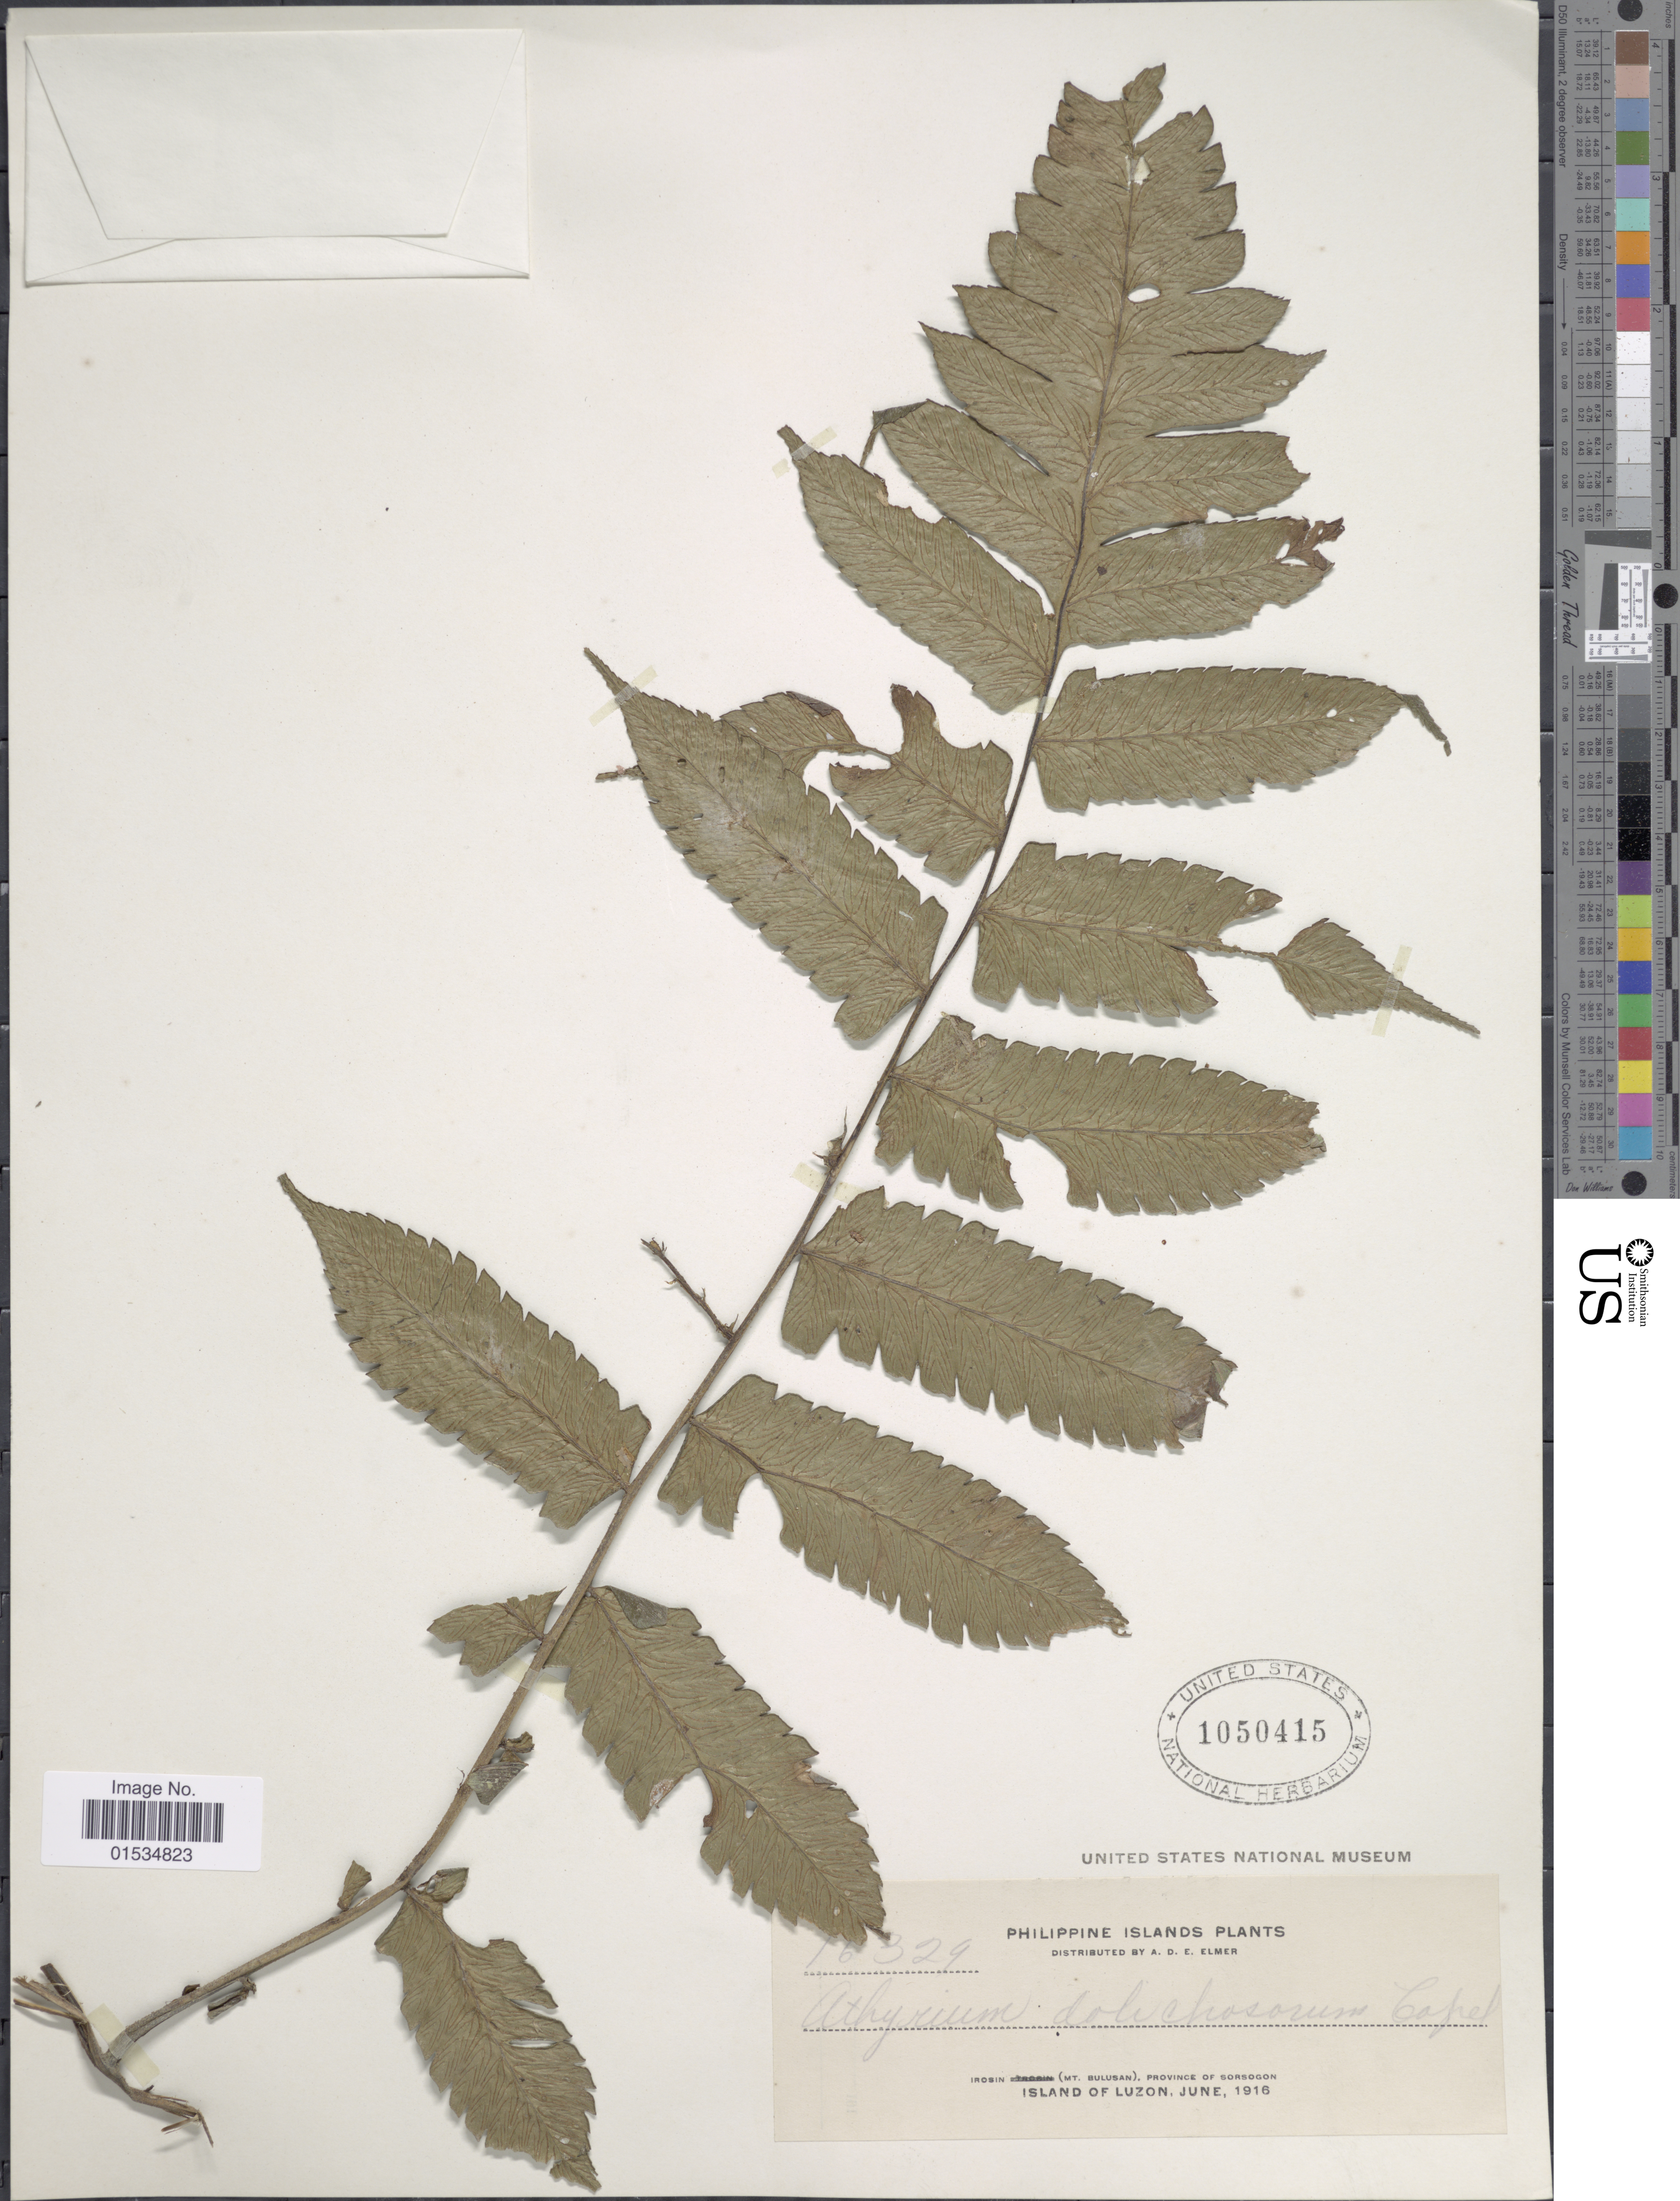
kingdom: Plantae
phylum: Tracheophyta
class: Polypodiopsida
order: Polypodiales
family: Athyriaceae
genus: Diplazium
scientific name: Diplazium dilatatum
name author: Blume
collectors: A. D. E. Elmer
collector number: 16329*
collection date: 1916-06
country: Philippines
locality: Irosin (Mt. Bulusan), Province of Sorsogon,Island of Luzon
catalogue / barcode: US 1050415